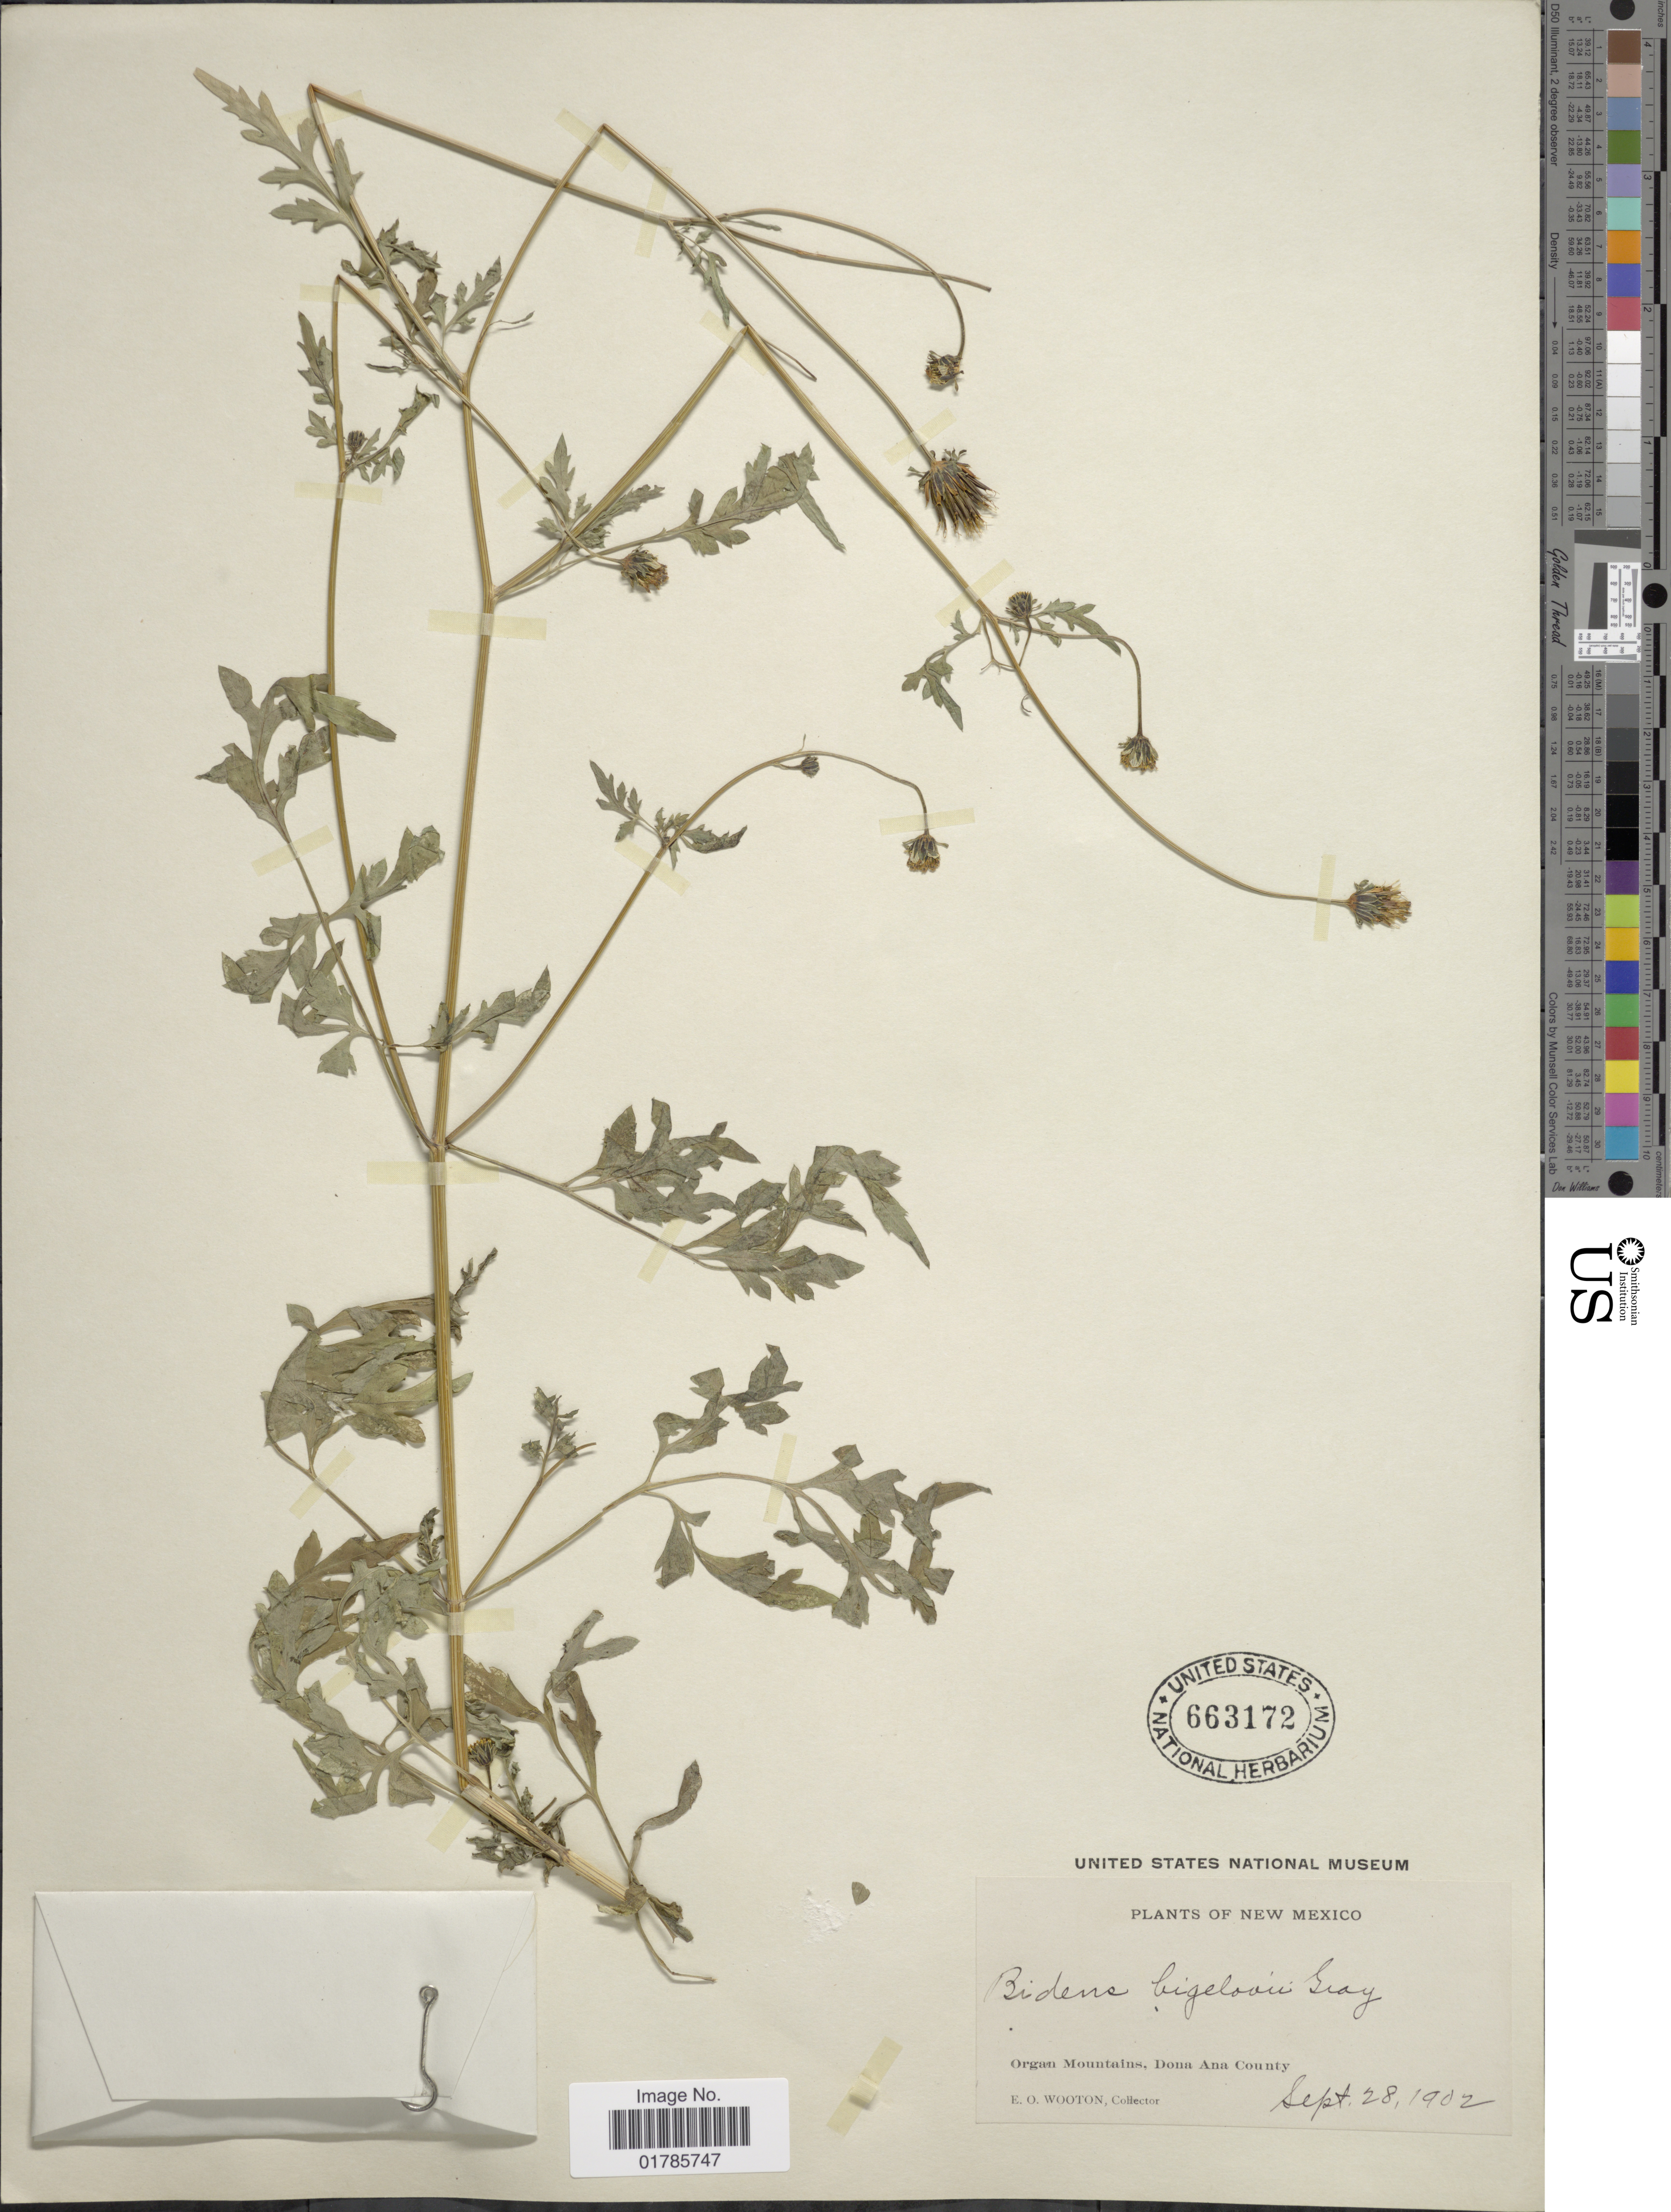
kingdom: Plantae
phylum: Tracheophyta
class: Magnoliopsida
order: Asterales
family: Asteraceae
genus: Bidens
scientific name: Bidens bigelovii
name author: A. Gray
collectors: E. O. Wooton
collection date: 1902-09-28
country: United States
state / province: New Mexico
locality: Organ Mountains, Dona Ana County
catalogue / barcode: US 663172